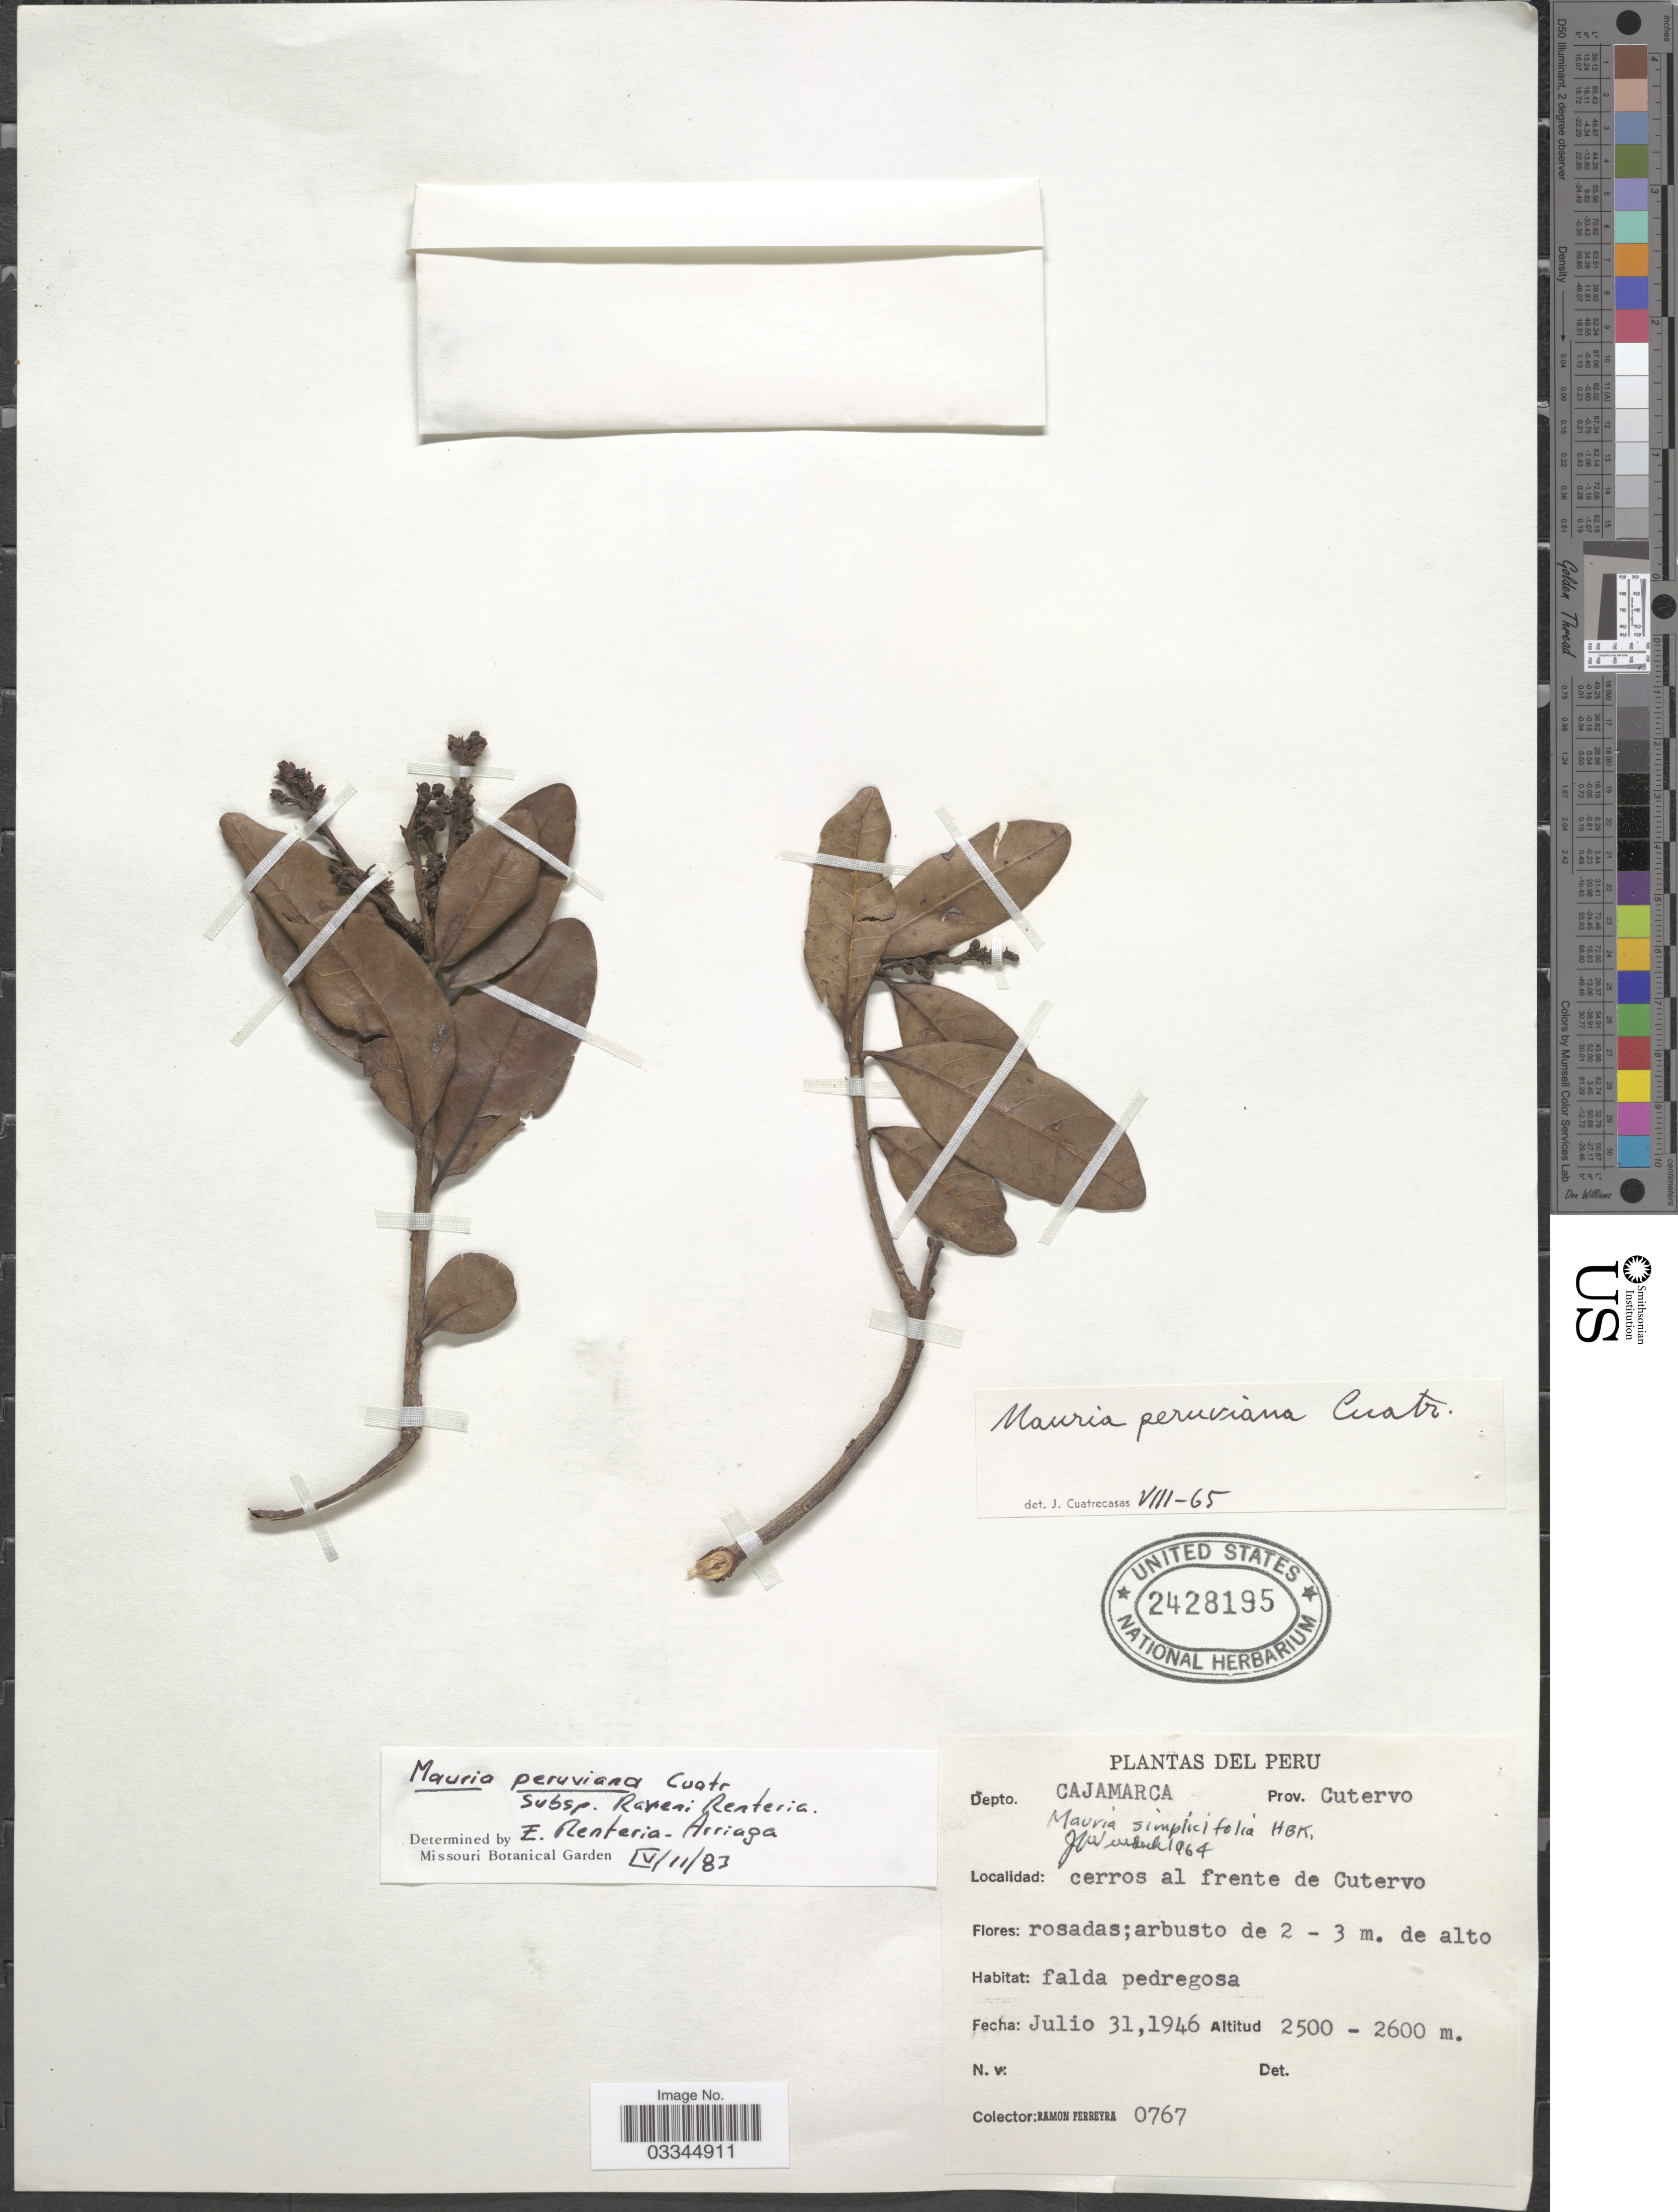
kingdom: Plantae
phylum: Tracheophyta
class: Magnoliopsida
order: Sapindales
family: Anacardiaceae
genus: Mauria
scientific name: Mauria peruviana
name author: Cuatrec.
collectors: R. A. Ferreyra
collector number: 0767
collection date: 1946-07-31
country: Peru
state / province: Cajamarca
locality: Depto. Cajamarca. Prov. Cutervo. Cerros al frente de Cutervo.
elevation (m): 2500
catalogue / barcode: US 2428195